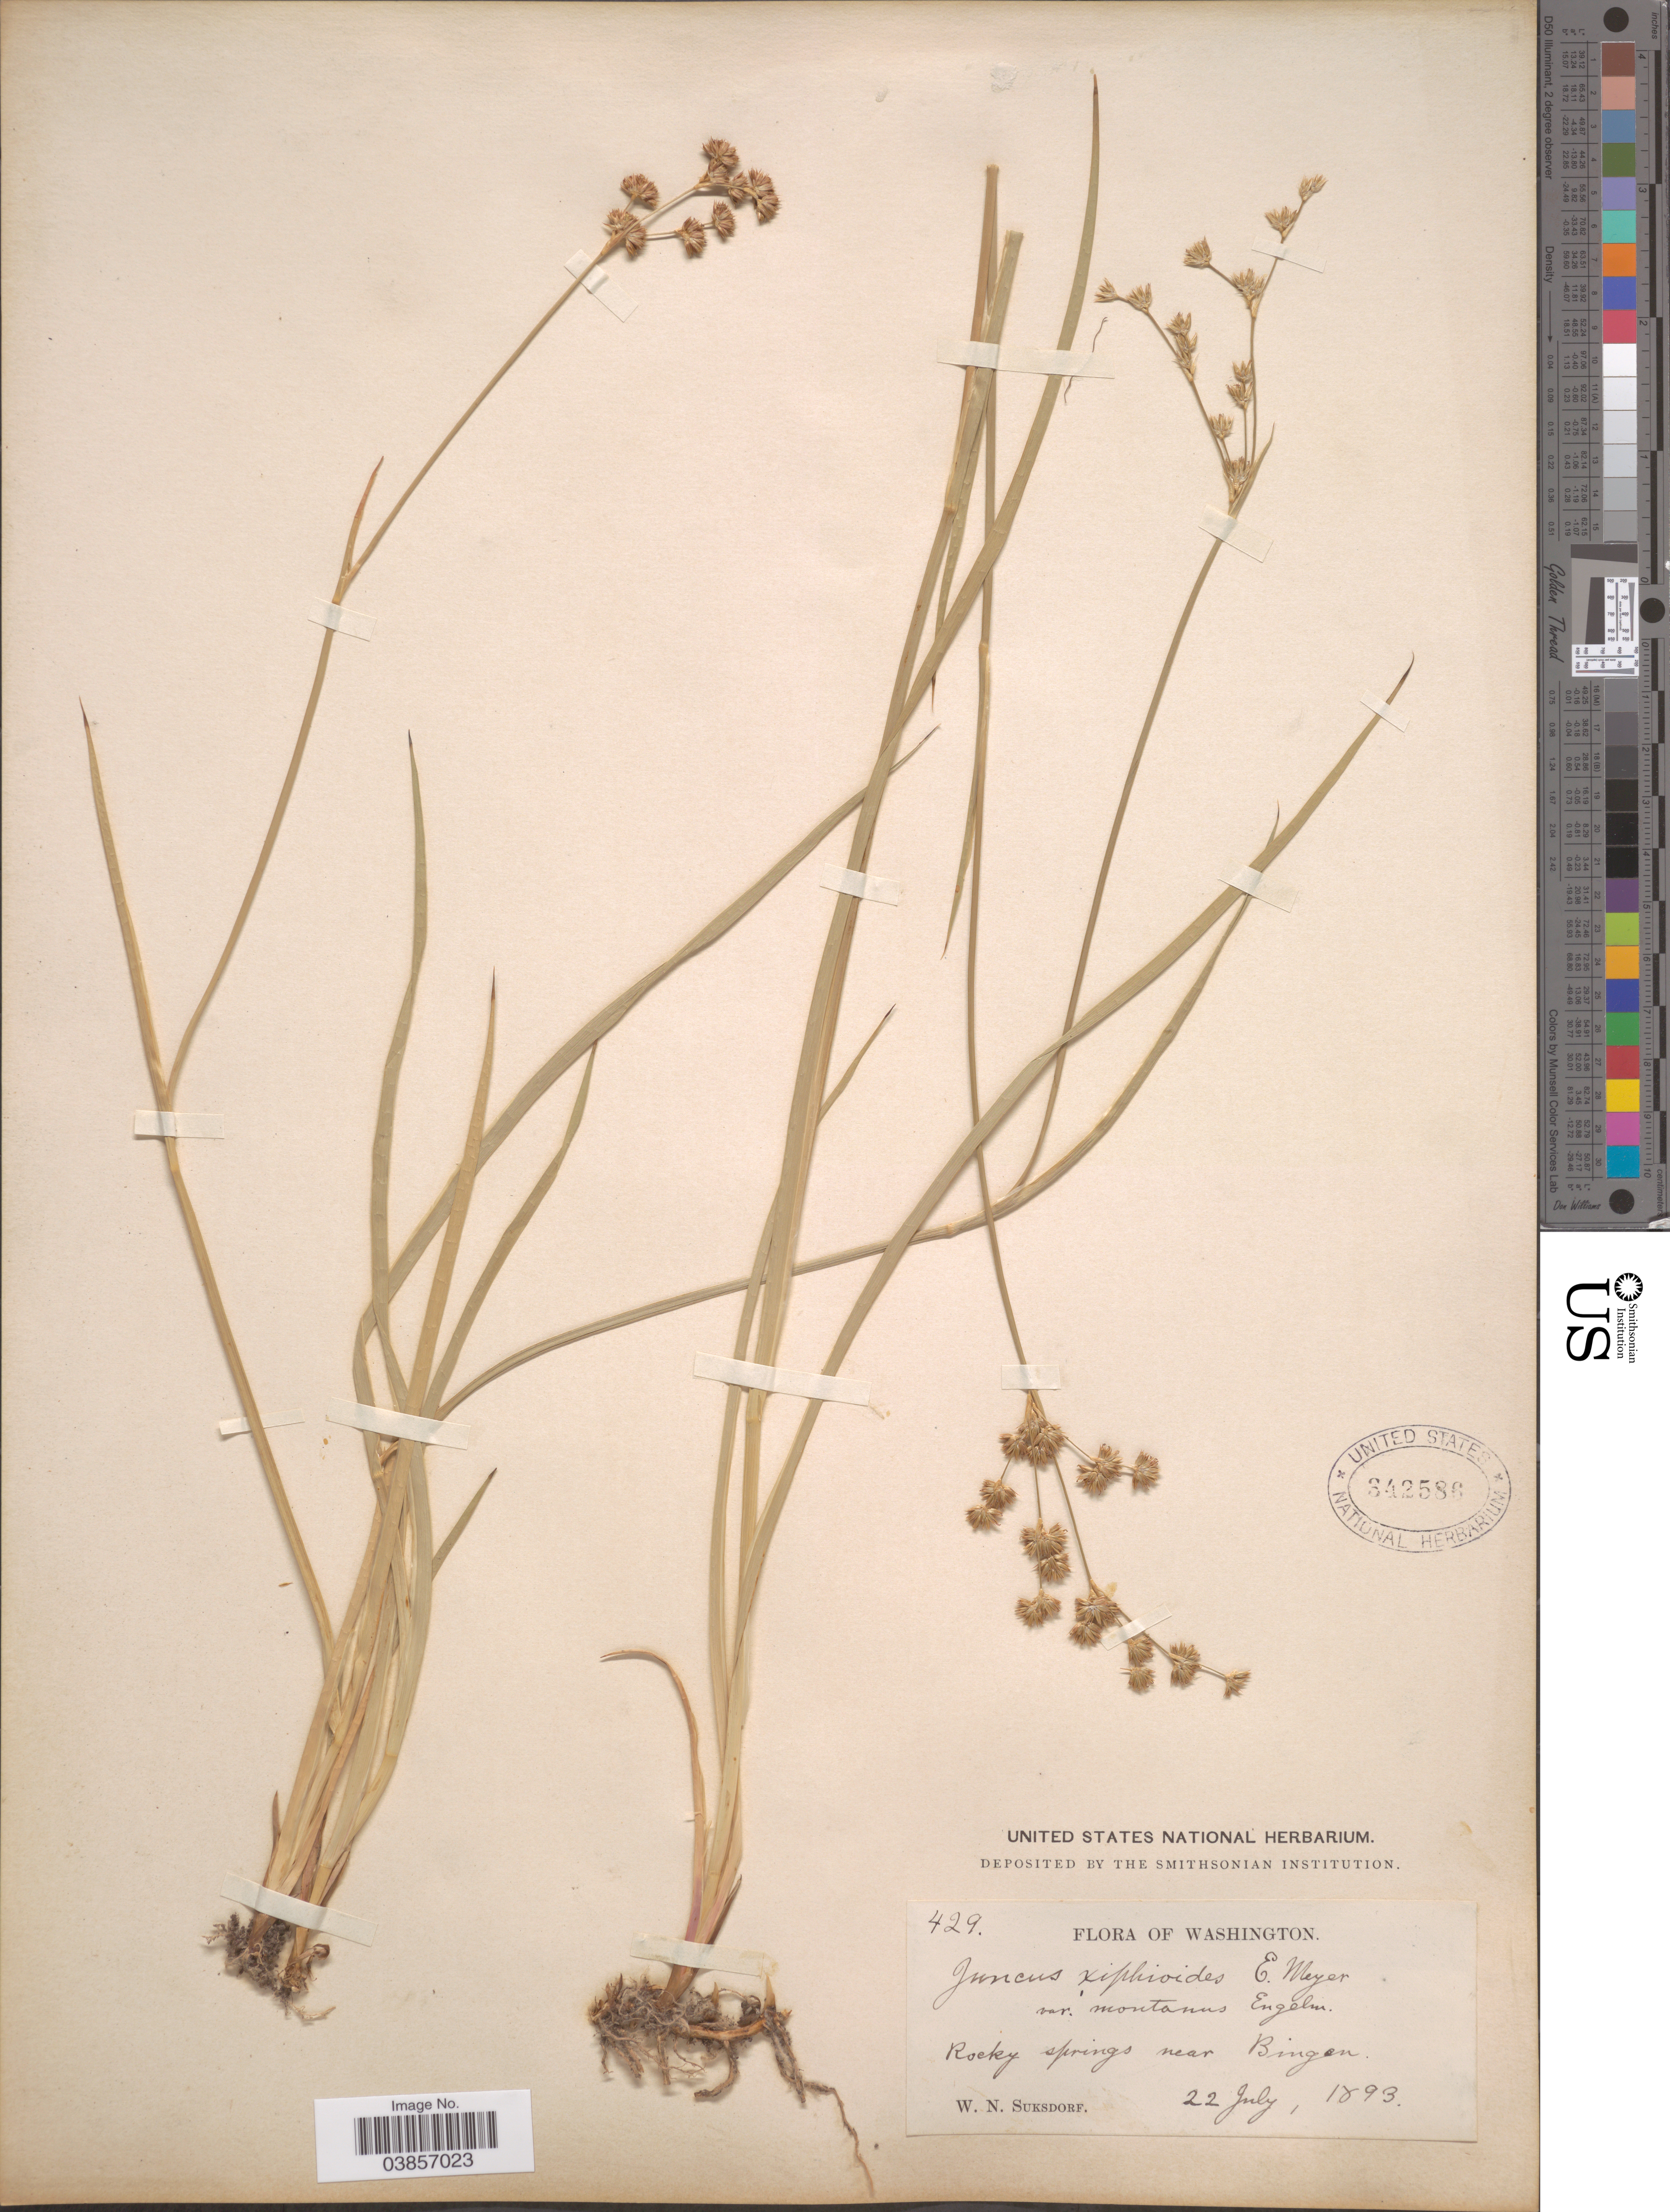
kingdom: Plantae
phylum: Tracheophyta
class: Liliopsida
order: Poales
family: Juncaceae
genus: Juncus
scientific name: Juncus saximontanus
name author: A. Nelson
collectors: W. N. Suksdorf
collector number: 429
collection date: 1893-07-22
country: United States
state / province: Washington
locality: Rocky springs near Bingen.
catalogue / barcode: US 342586